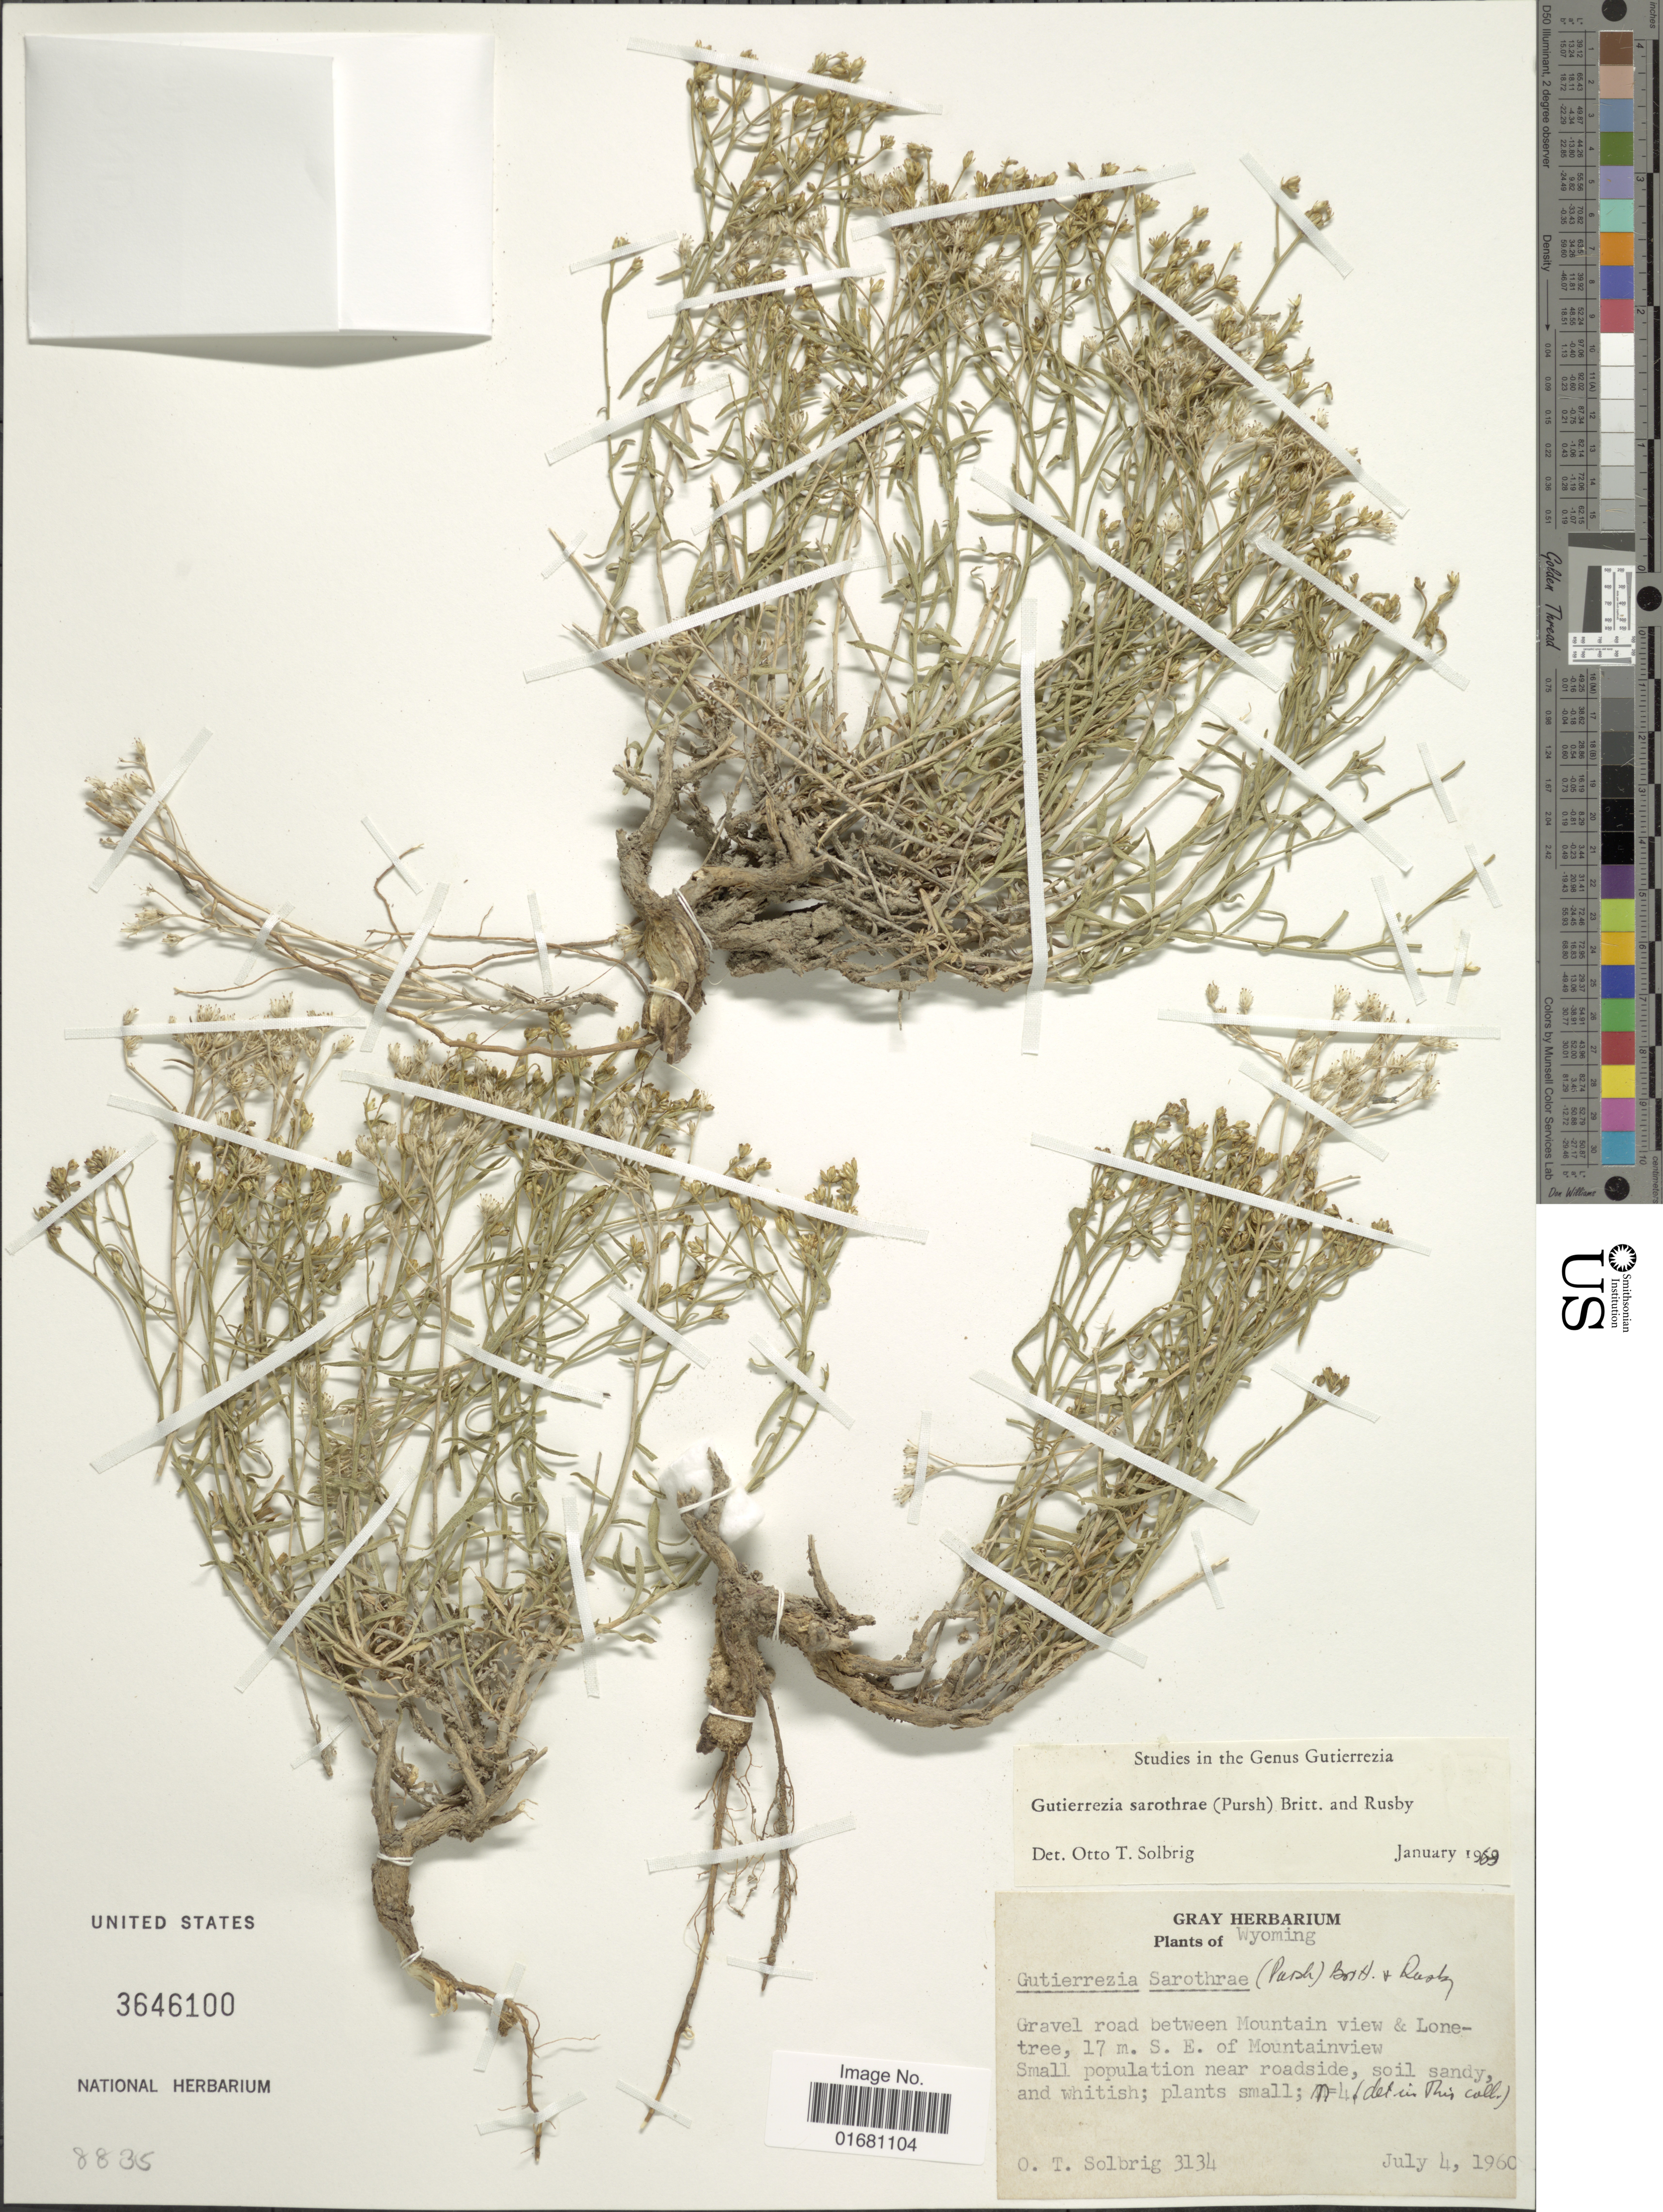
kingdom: Plantae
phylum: Tracheophyta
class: Magnoliopsida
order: Asterales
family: Asteraceae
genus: Gutierrezia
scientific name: Gutierrezia sarothrae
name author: (Pursh) Britton & Rusby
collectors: O. T. Solbrig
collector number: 3134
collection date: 1960-07-04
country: United States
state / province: Wyoming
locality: Gravel Road between Mountain view & Lonetree, 17 m. S.E. of Mountainview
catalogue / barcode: US 3646100